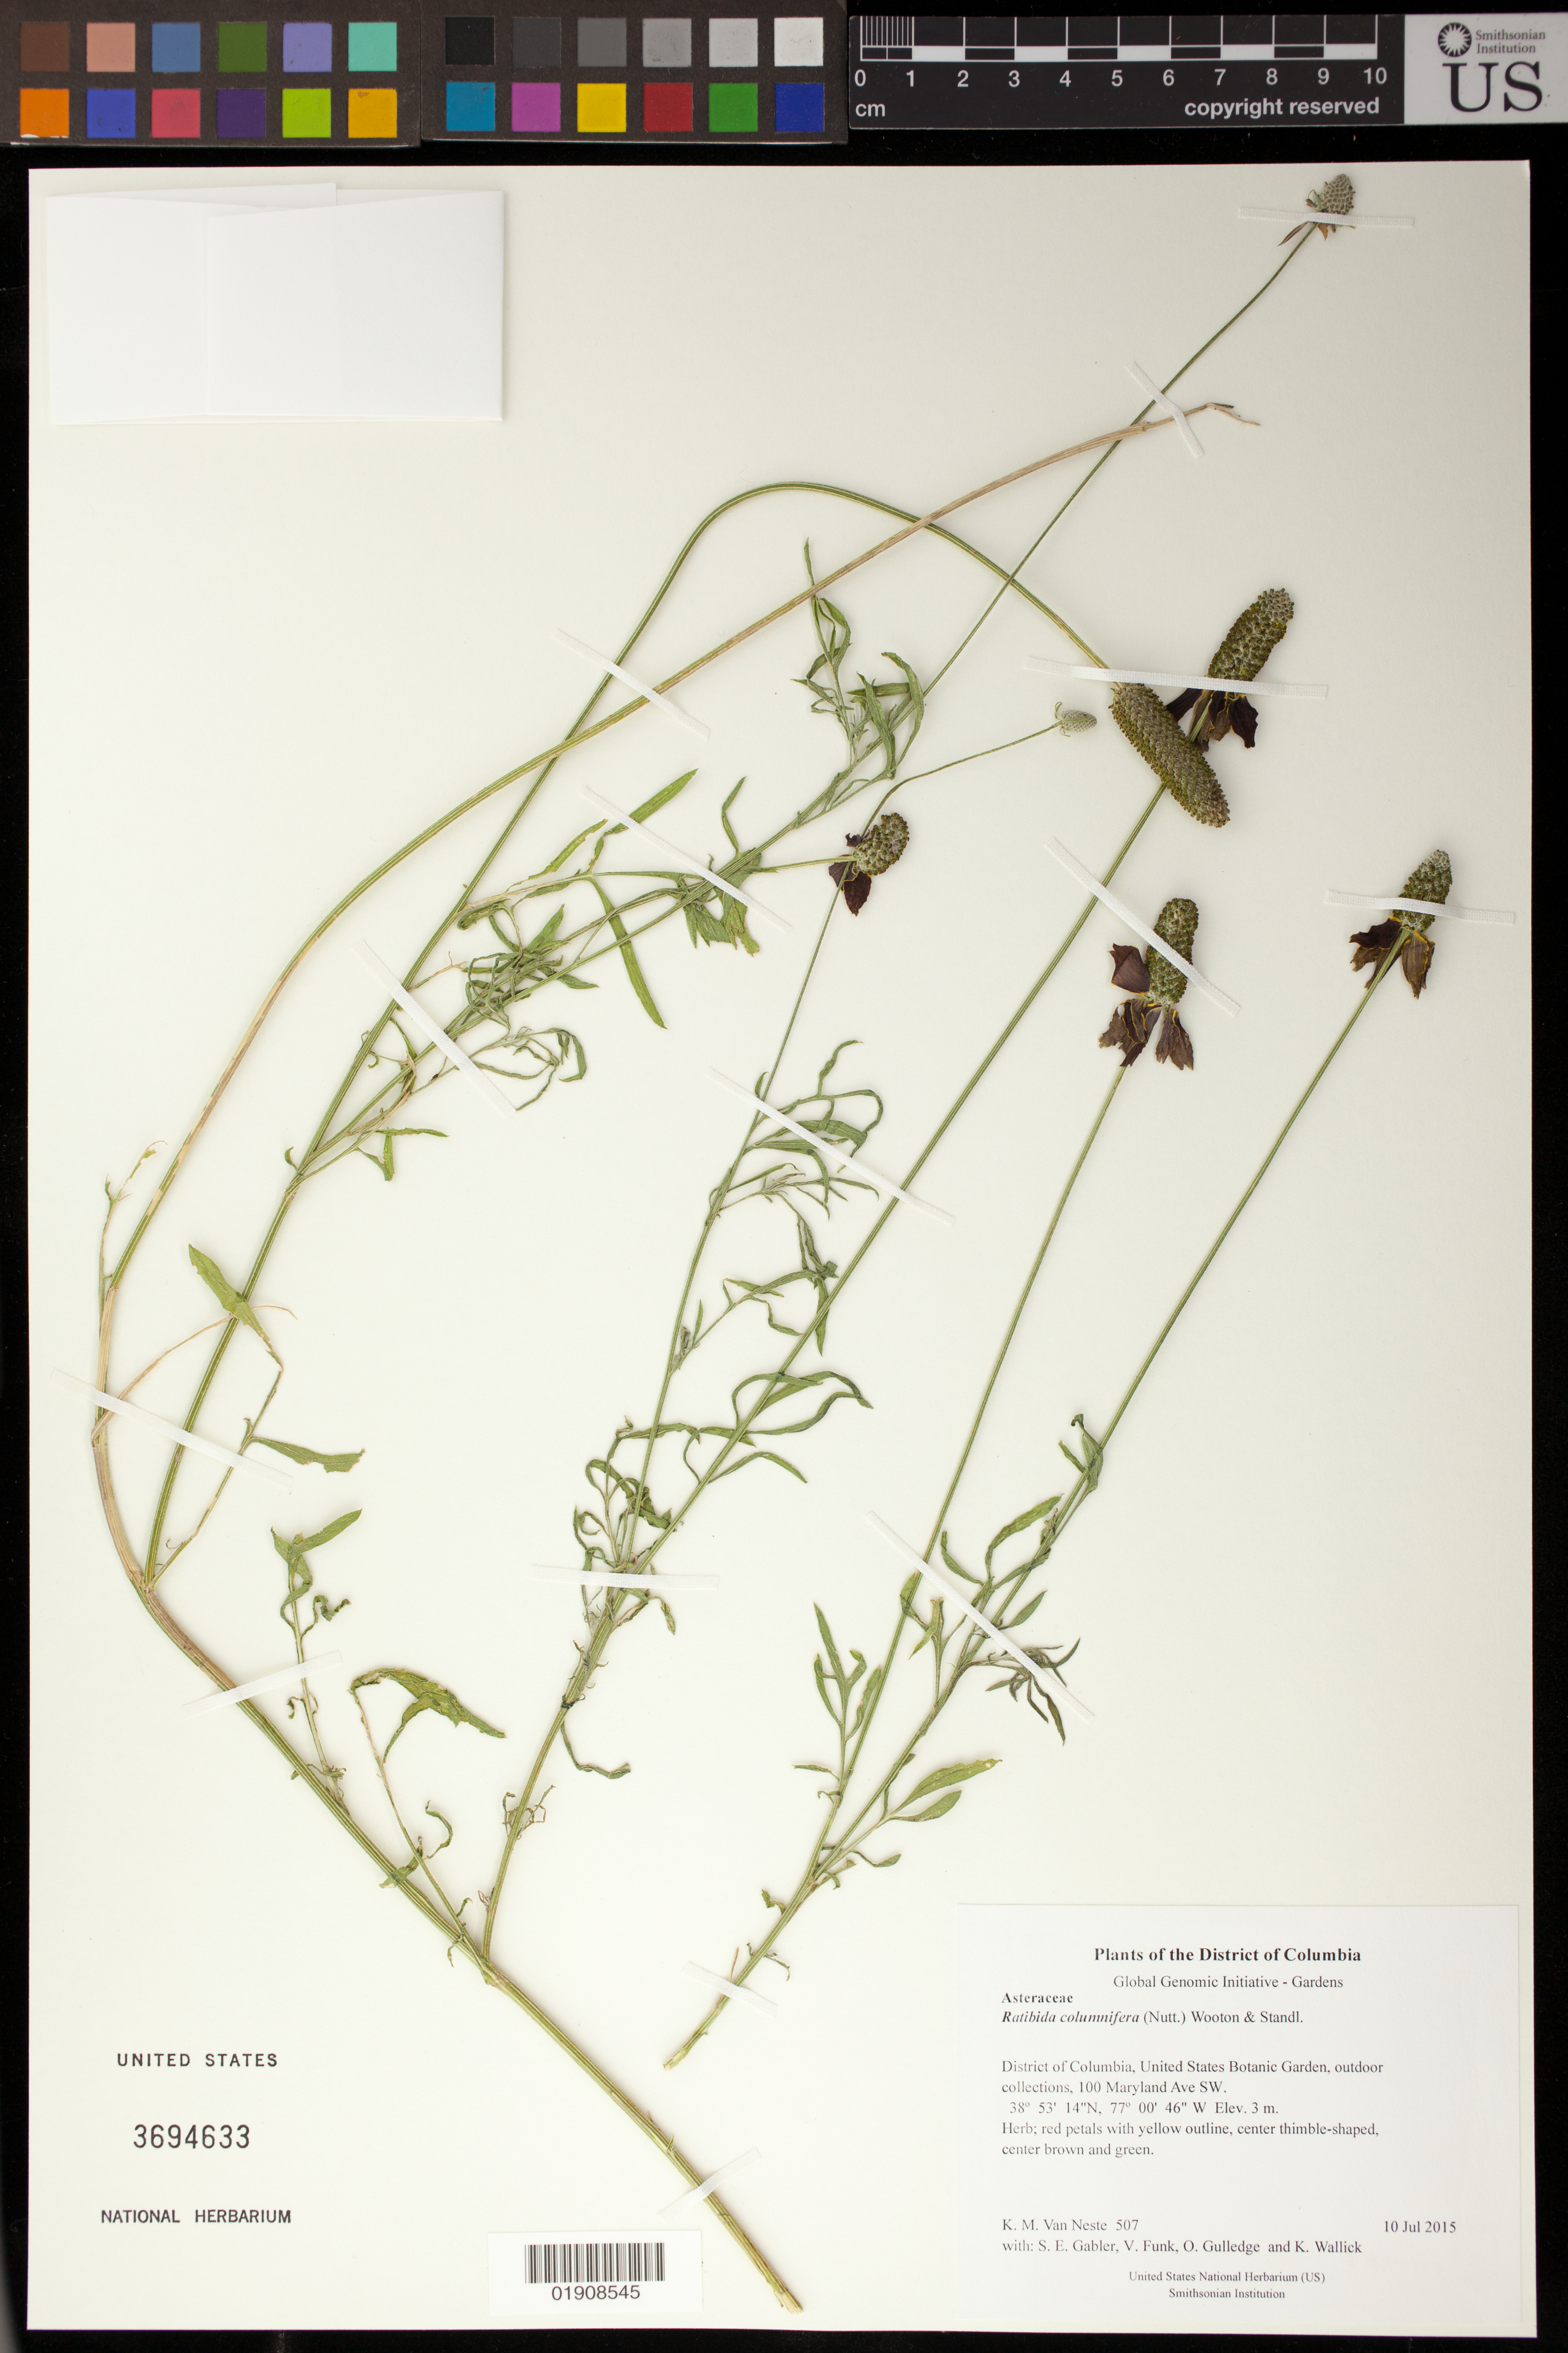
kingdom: Plantae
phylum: Tracheophyta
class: Magnoliopsida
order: Asterales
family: Asteraceae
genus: Ratibida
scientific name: Ratibida columnifera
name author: (Nutt.) Wooton & Standl.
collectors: K. M. Van Neste, S. E. Gabler, V. Funk, O. Gulledge & K. Wallick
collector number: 507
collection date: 2015-07-10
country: United States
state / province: District of Columbia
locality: United States Botanic Garden, outdoor collections, 100 Maryland Ave SW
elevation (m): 3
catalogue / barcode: US 3694633